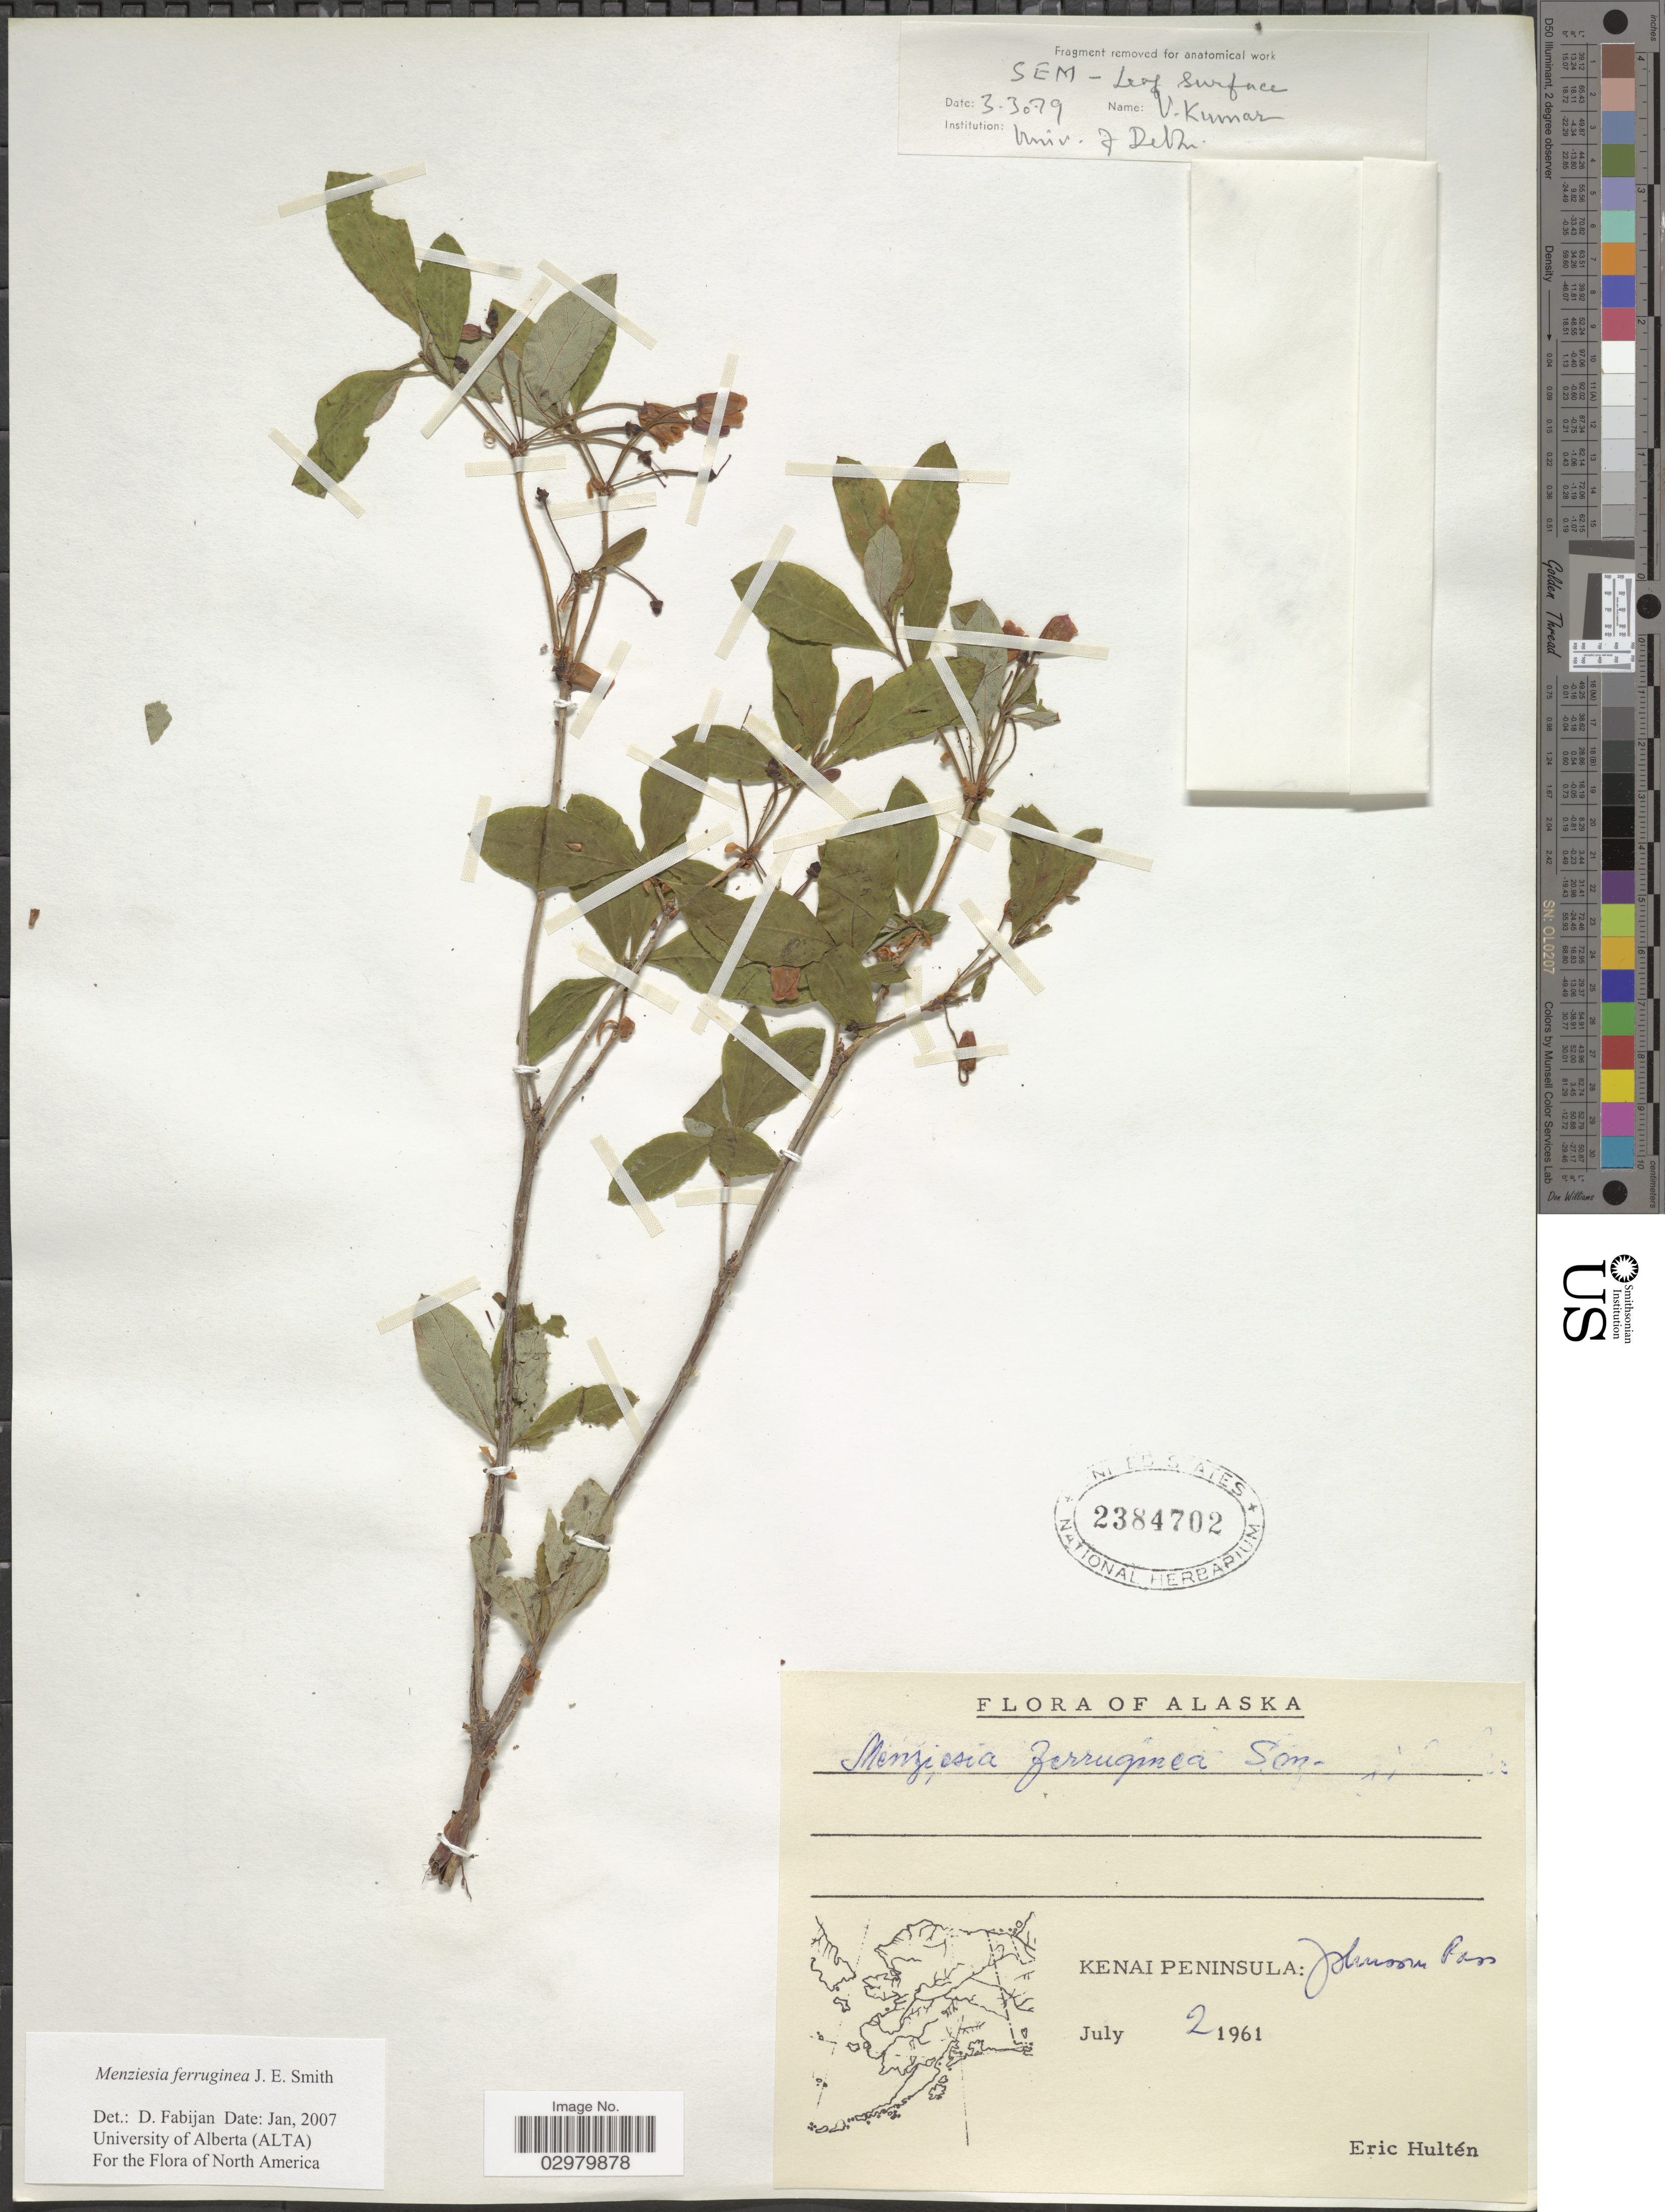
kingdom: Plantae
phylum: Tracheophyta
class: Magnoliopsida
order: Ericales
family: Ericaceae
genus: Menziesia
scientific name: Menziesia ferruginea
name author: Sm.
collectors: E. G. Hultén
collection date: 1961-07-02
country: United States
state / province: Alaska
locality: Kenai Peninsula: Johnson Pass.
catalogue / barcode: US 2384702